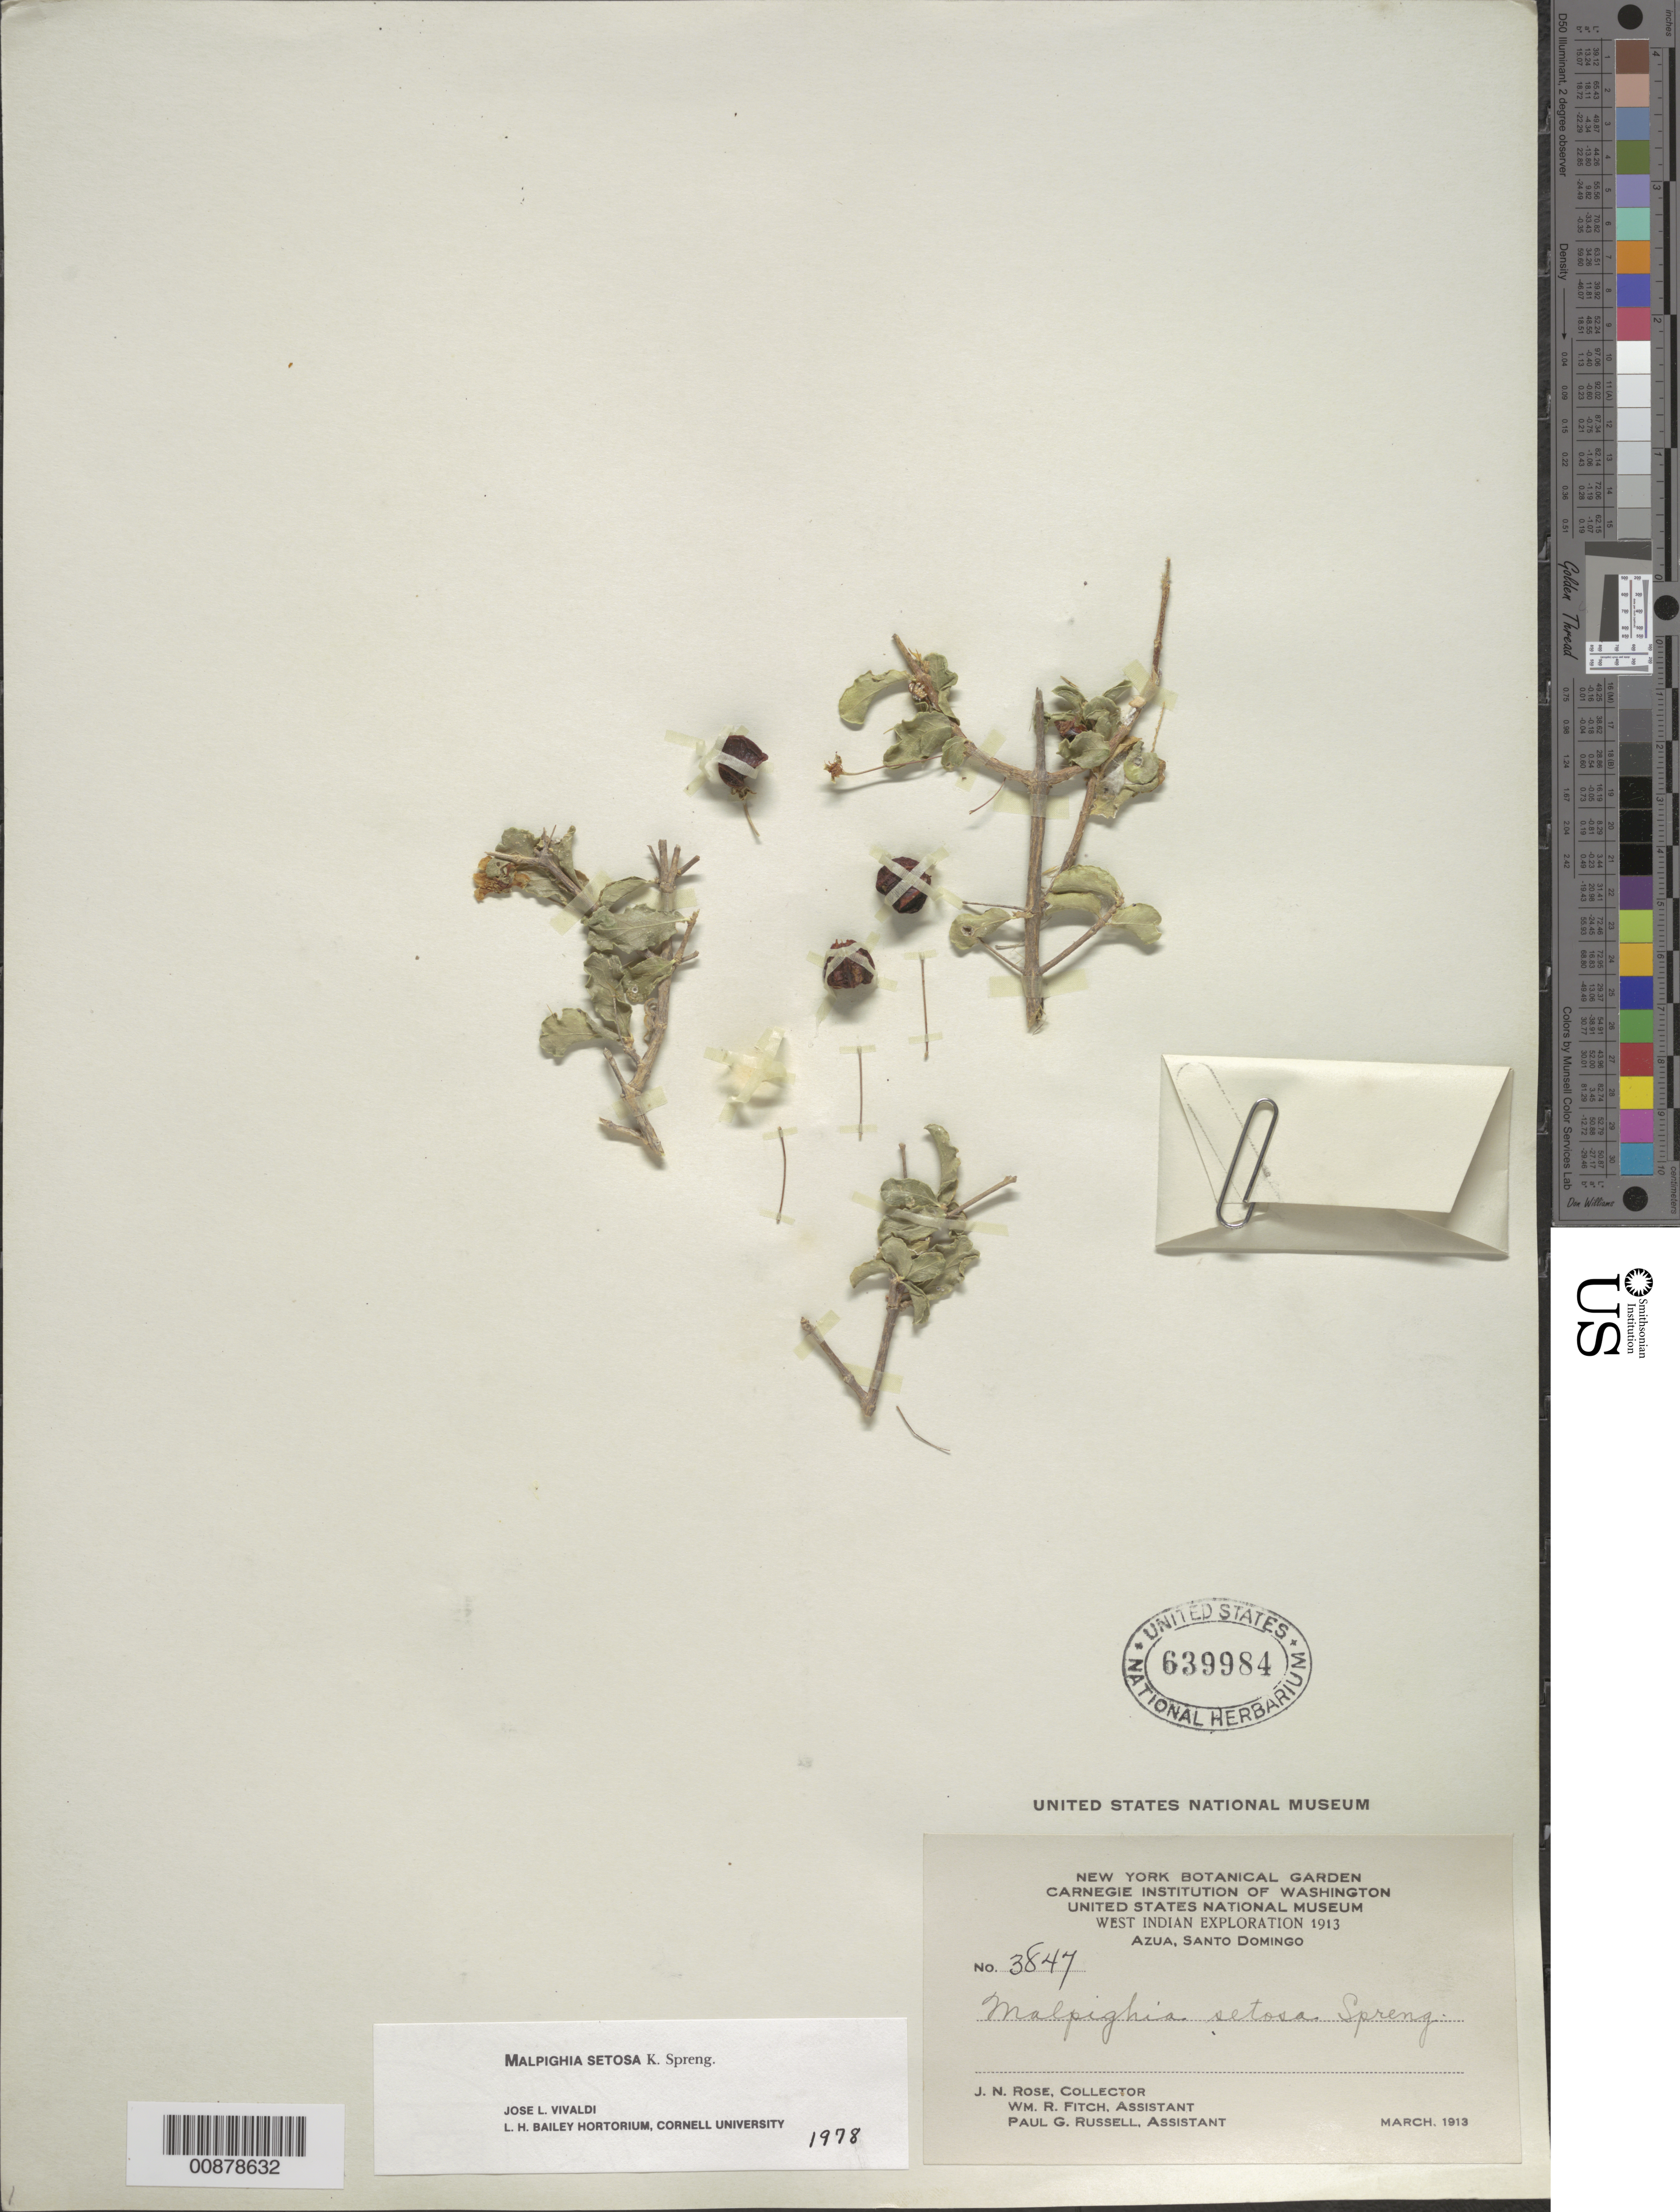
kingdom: Plantae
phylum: Tracheophyta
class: Magnoliopsida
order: Malpighiales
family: Malpighiaceae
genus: Malpighia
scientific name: Malpighia setosa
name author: Spreng.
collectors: J. N. Rose, W. R. Fitch & P. G. Russell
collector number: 3847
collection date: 1913-03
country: Dominican Republic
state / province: Azua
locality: Santo Domingo.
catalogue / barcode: US 639984